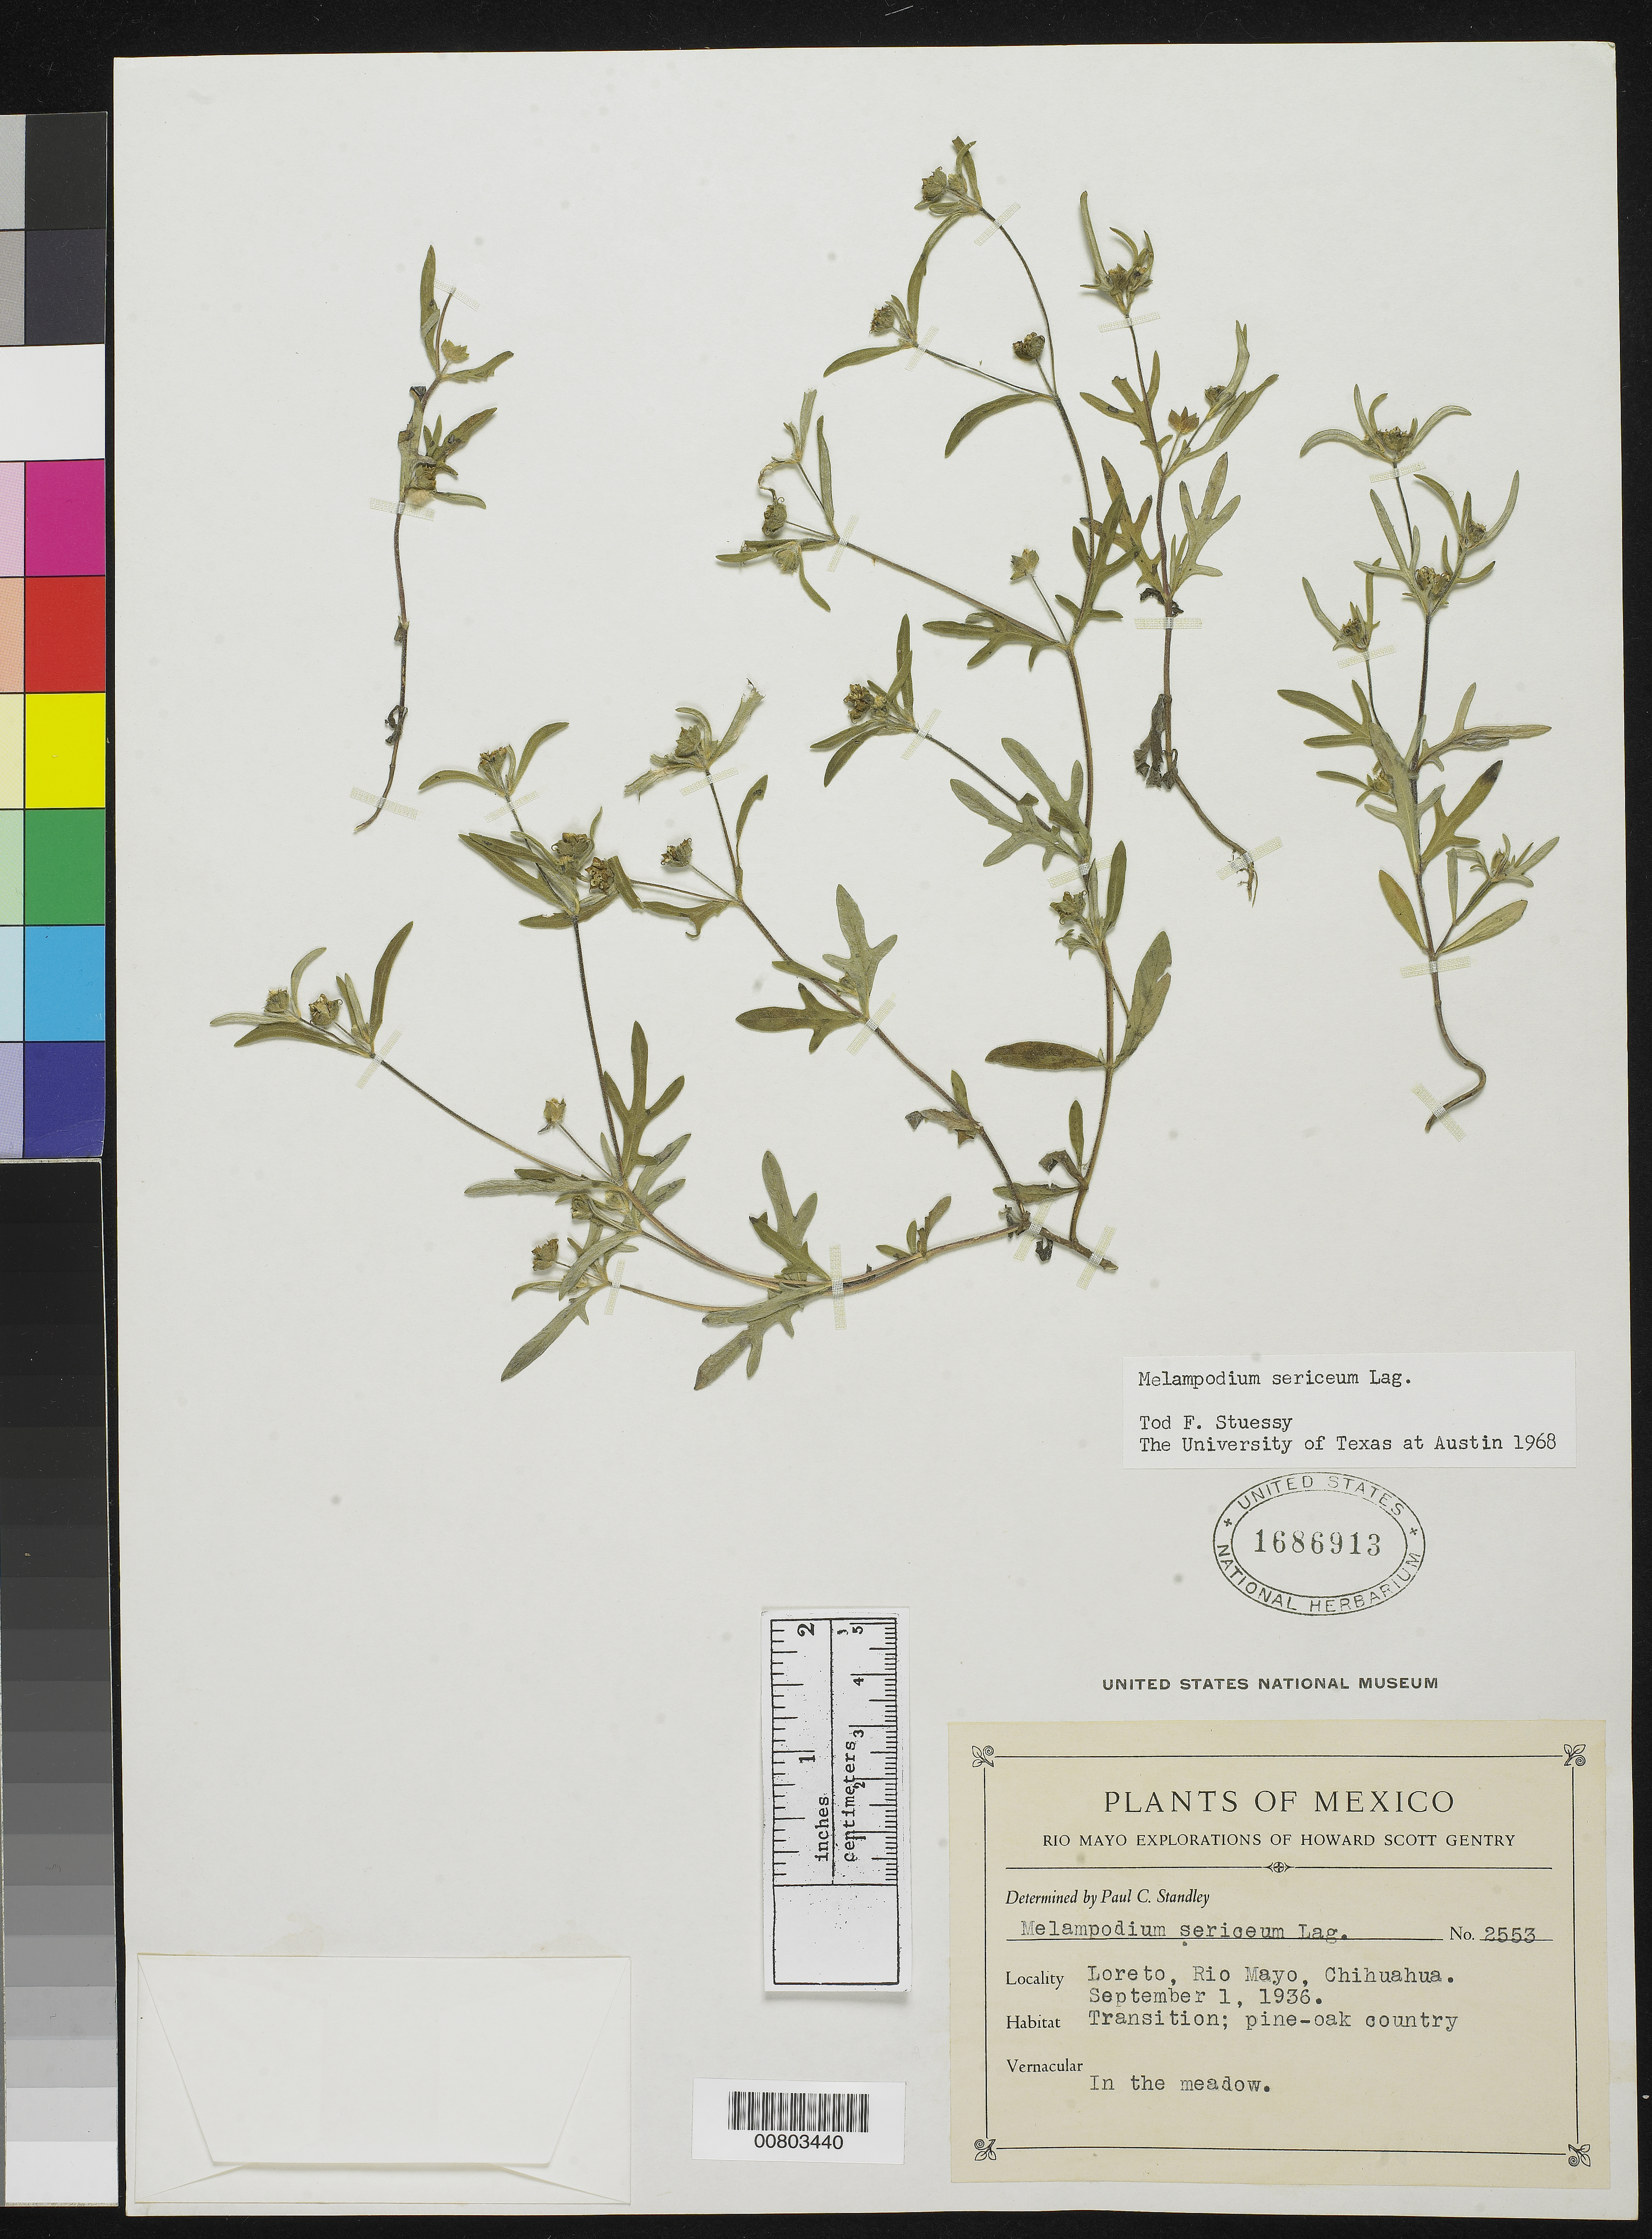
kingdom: Plantae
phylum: Tracheophyta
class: Magnoliopsida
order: Asterales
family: Asteraceae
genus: Melampodium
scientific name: Melampodium sericeum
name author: Kunth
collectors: H. S. Gentry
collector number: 2553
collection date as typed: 01 Sep 1936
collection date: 1936-09-01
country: Mexico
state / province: Chihuahua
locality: Loreto, Rio Mayo, Chihuahua.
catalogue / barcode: US 1686913